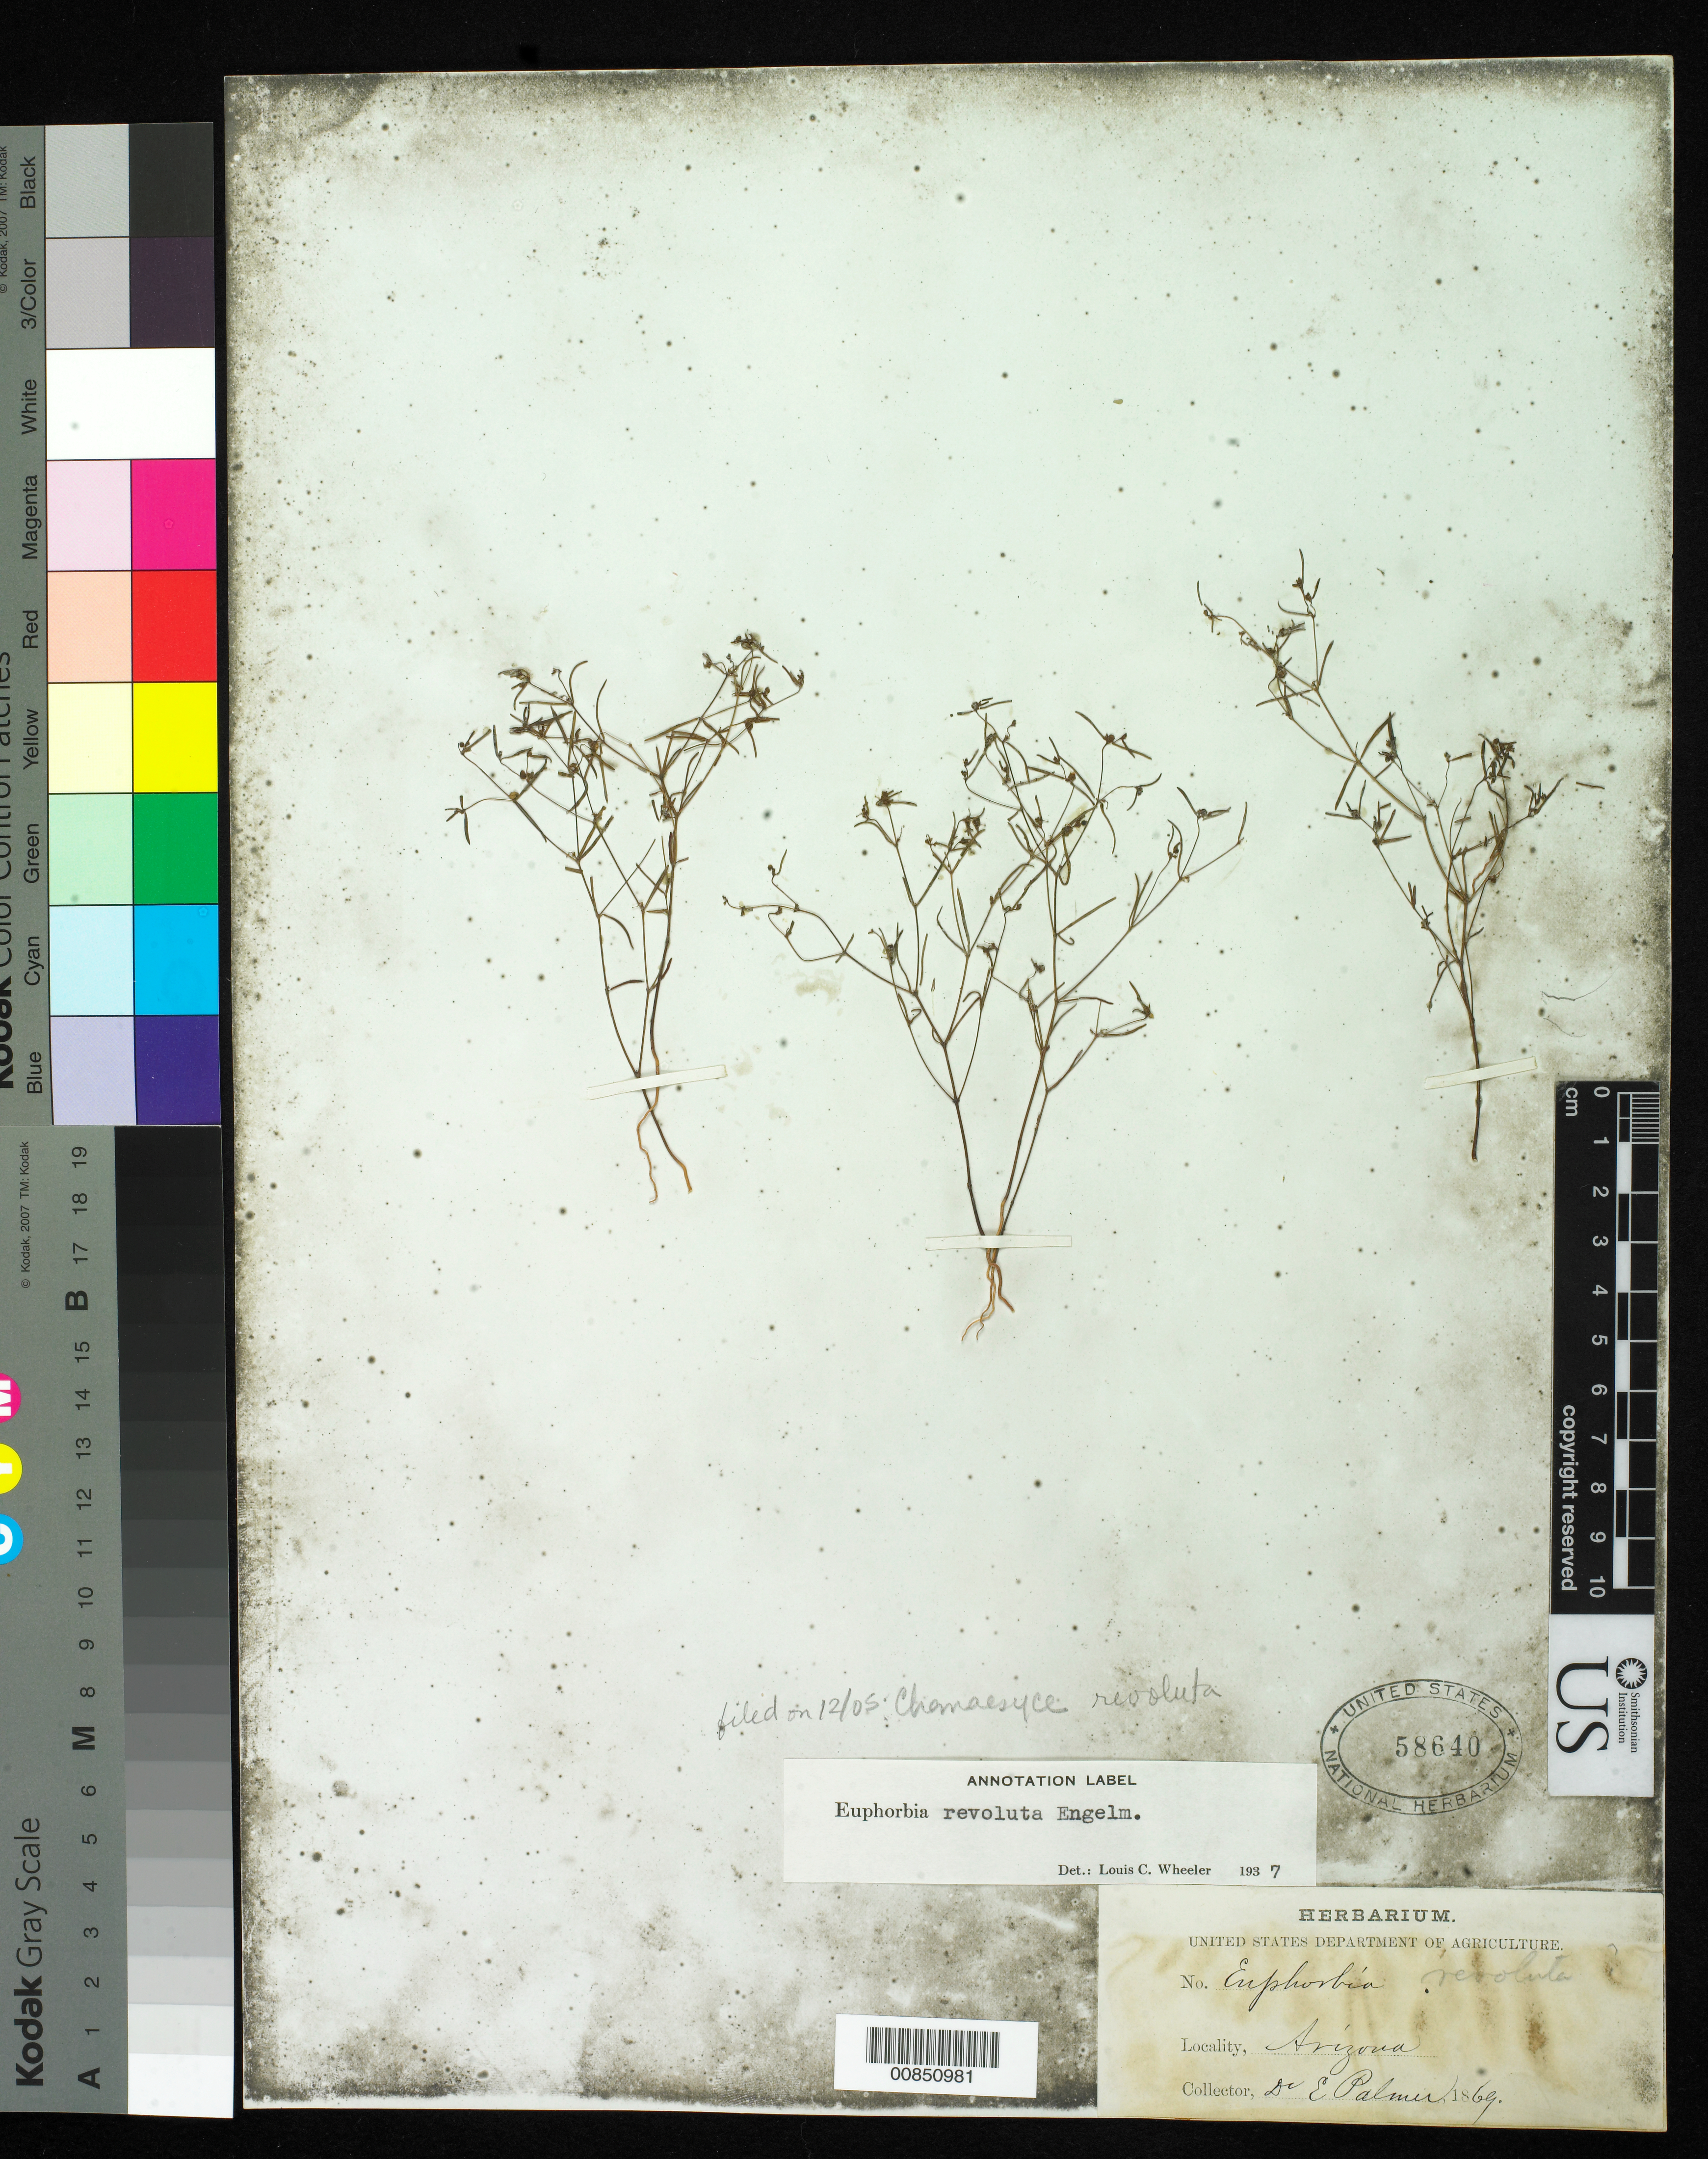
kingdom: Plantae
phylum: Tracheophyta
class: Magnoliopsida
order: Malpighiales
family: Euphorbiaceae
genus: Euphorbia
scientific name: Euphorbia revoluta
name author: Engelm. in Emory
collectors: E. Palmer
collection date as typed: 1869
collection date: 1869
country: United States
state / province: Arizona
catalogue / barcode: US 58640